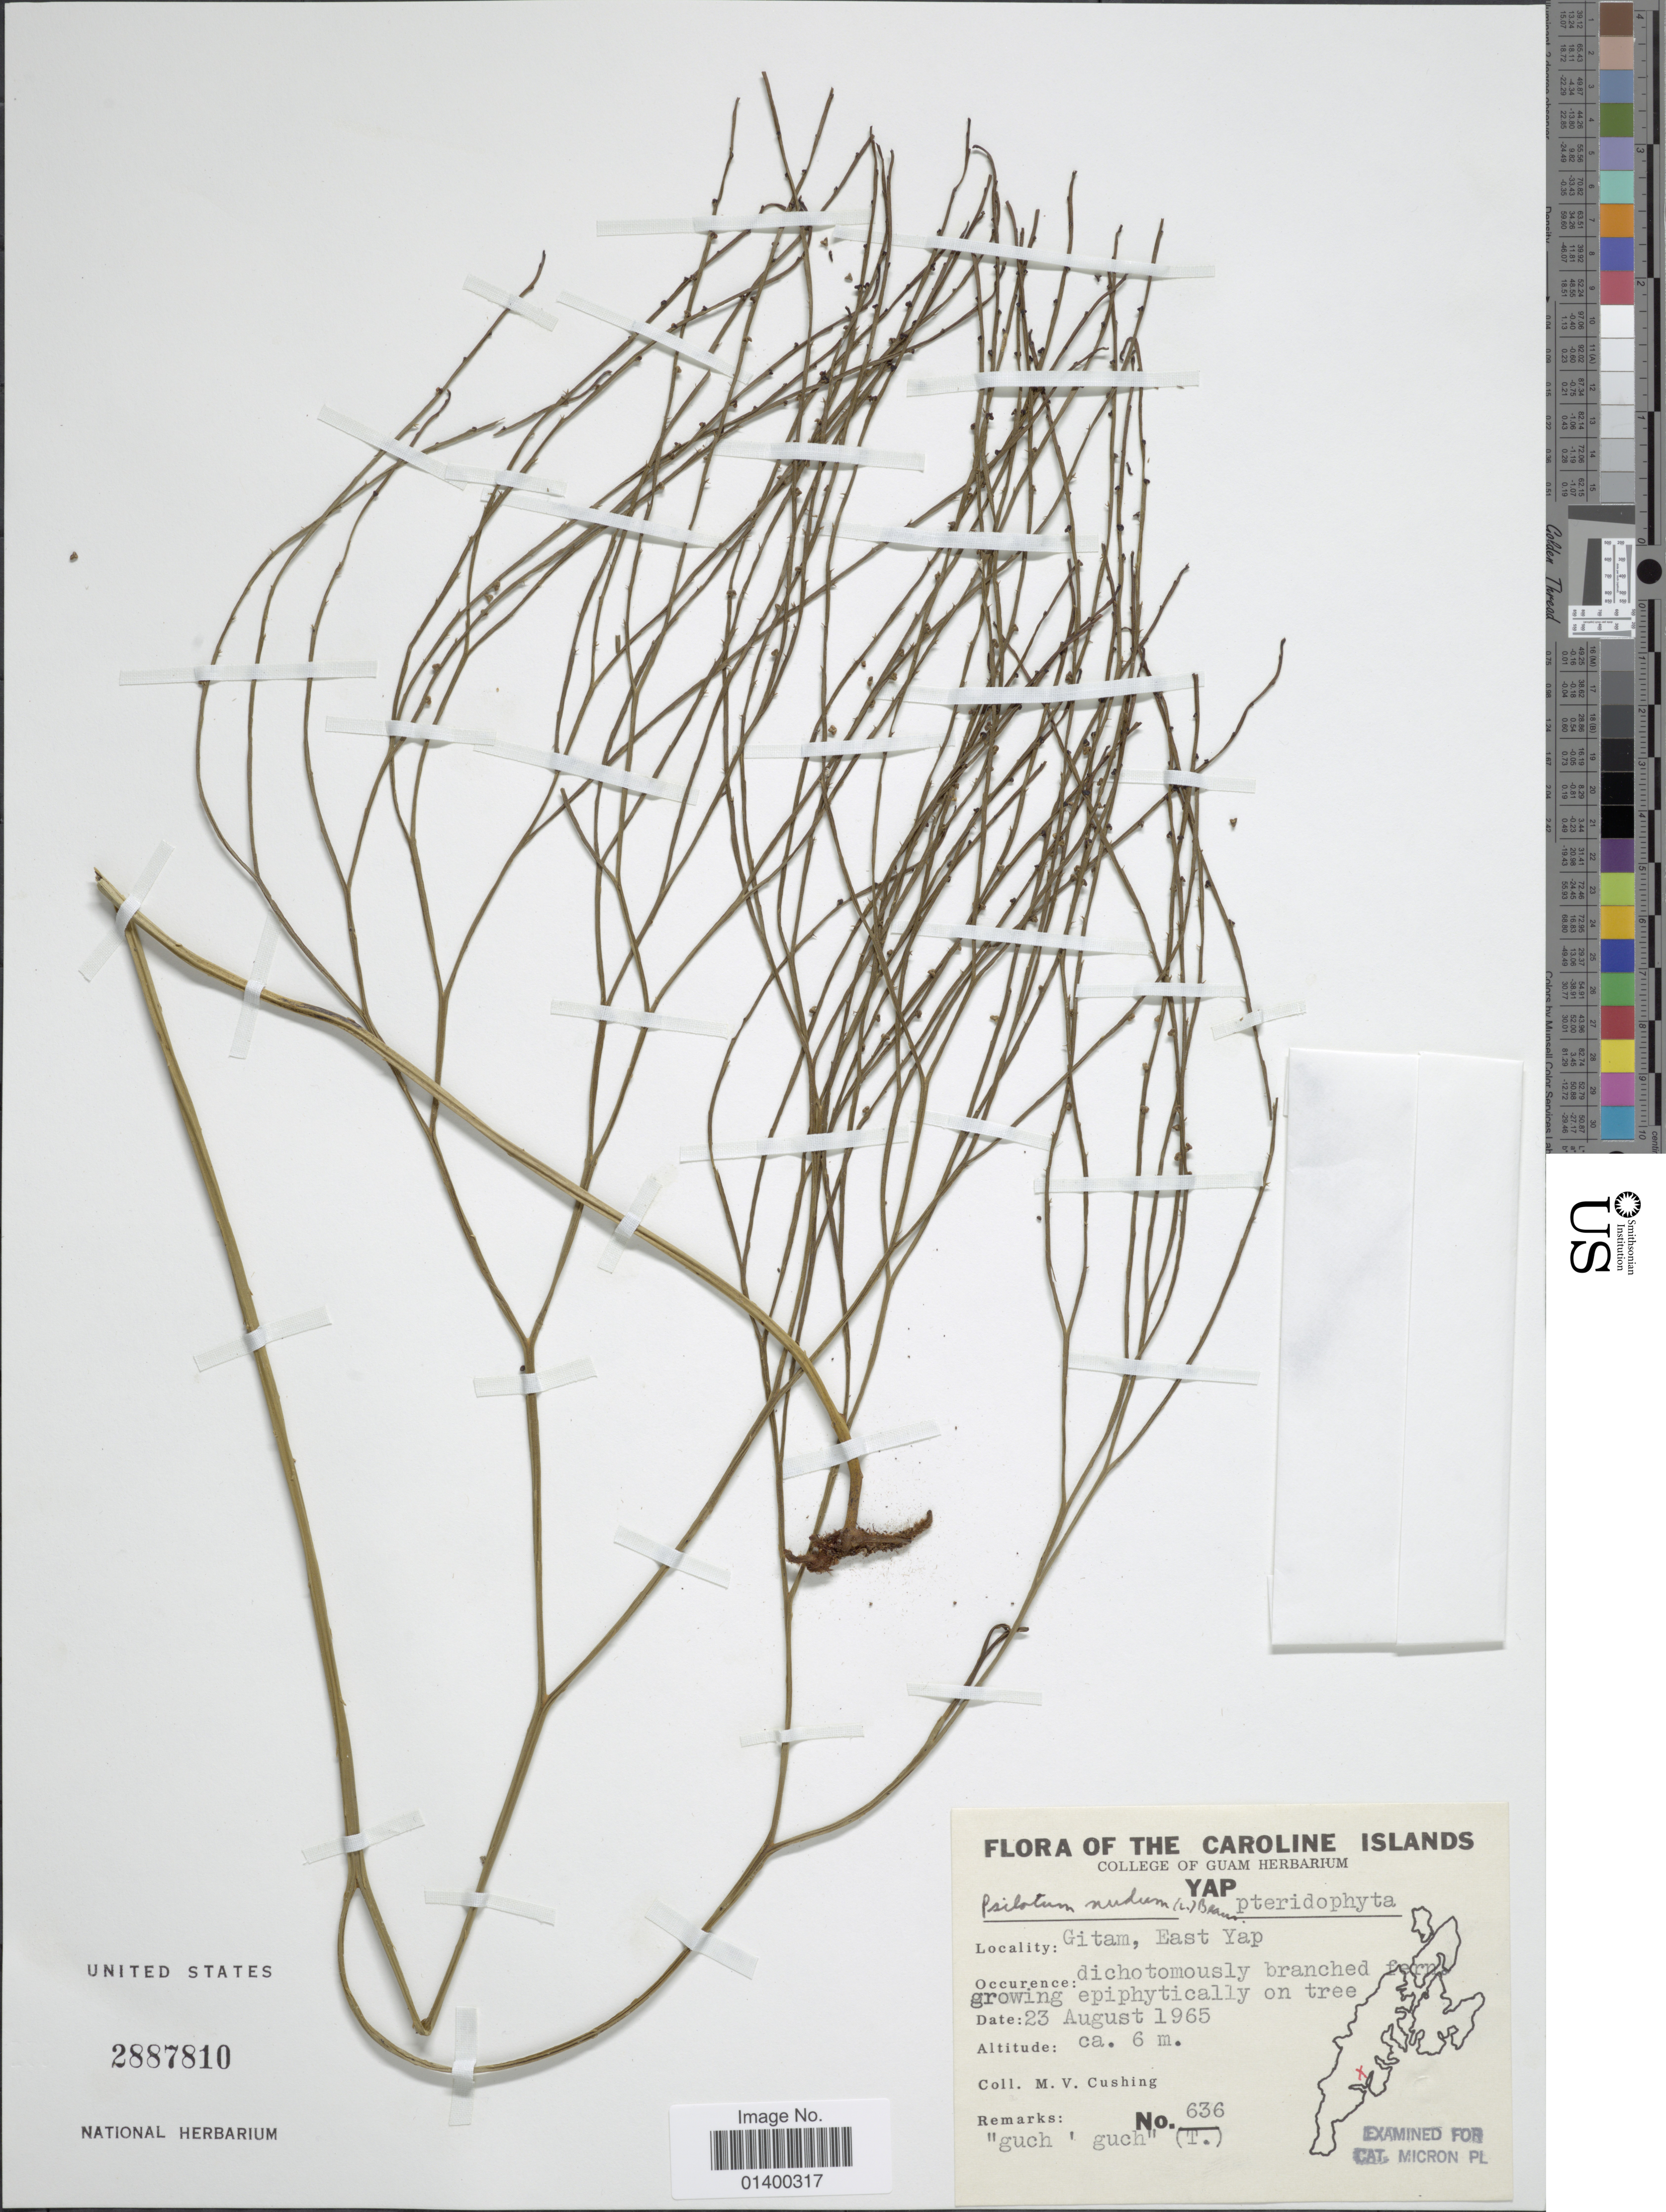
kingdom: Plantae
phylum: Tracheophyta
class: Polypodiopsida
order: Psilotales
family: Psilotaceae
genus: Psilotum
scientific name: Psilotum nudum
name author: (L.) P. Beauv.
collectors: M. V. Cushing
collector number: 636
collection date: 1965-08-23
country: Micronesia, Federated States of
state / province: Yap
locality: Caroline Islands, Ypa, Gitam, East Yap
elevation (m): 6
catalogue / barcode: US 2887810